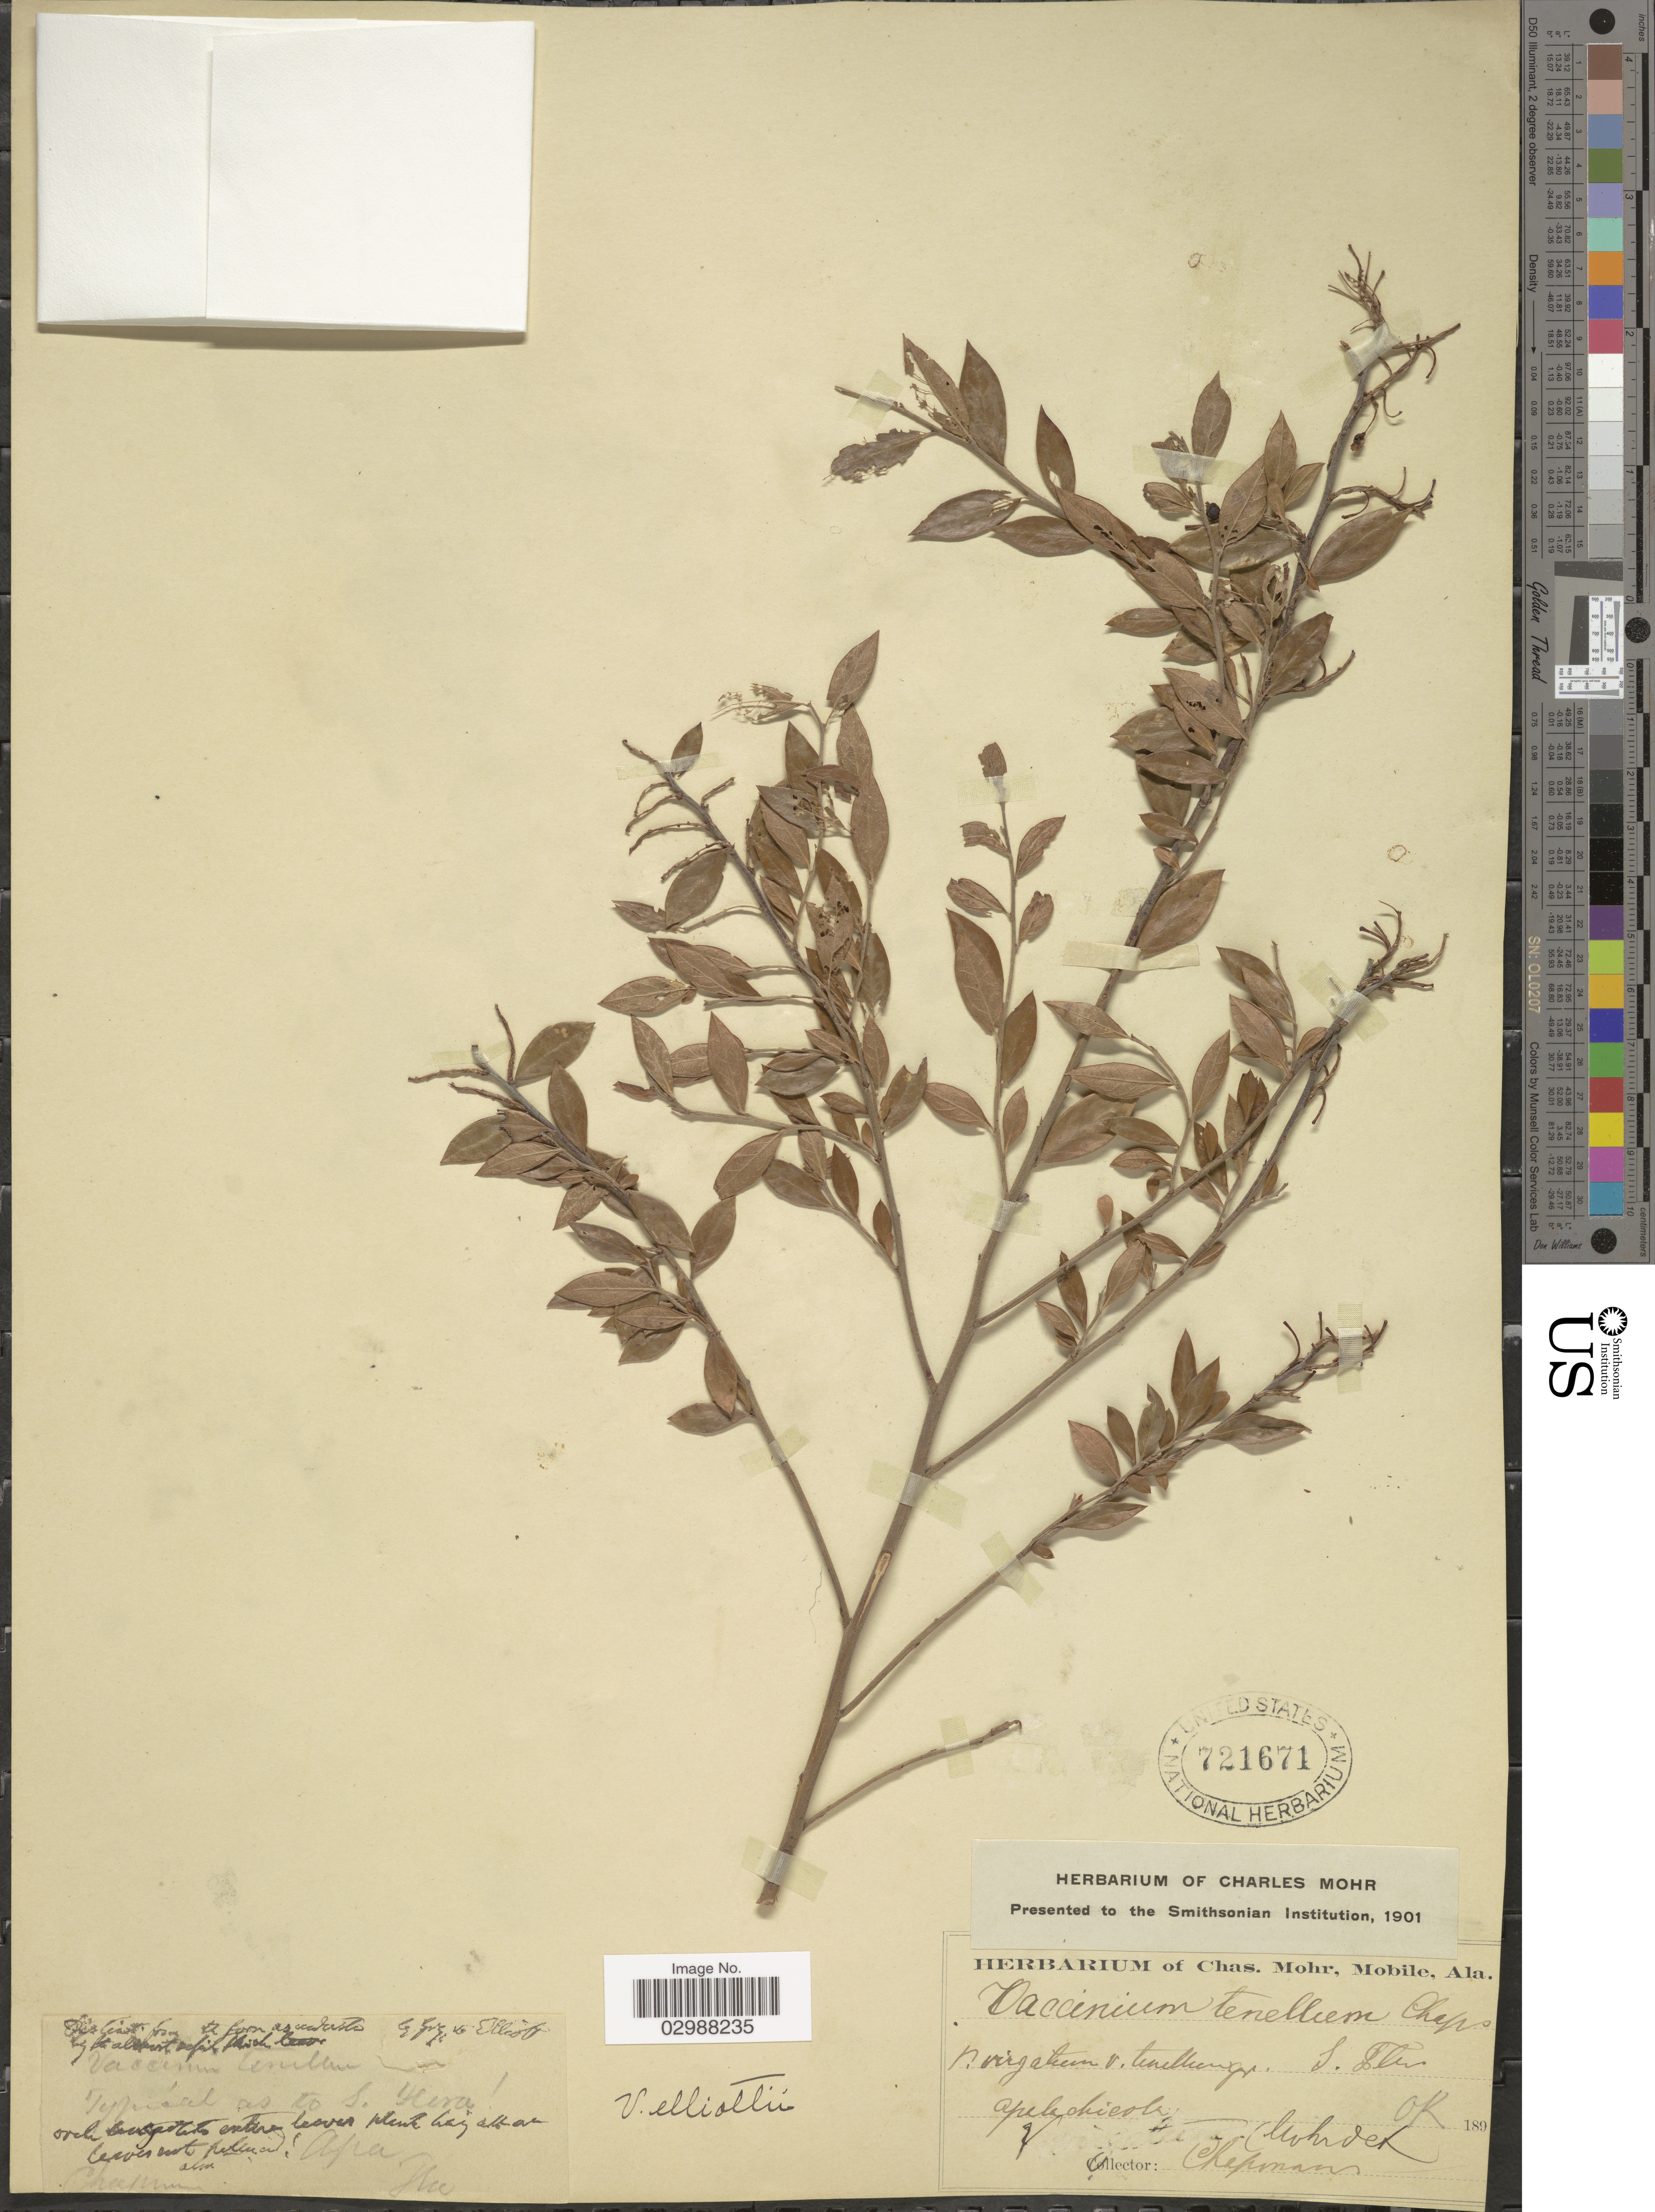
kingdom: Plantae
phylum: Tracheophyta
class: Magnoliopsida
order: Ericales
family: Ericaceae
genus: Vaccinium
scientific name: Vaccinium formosum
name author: Andrews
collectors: A. Chapman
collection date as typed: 189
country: United States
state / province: Alabama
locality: Apalachicola.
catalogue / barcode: US 721671